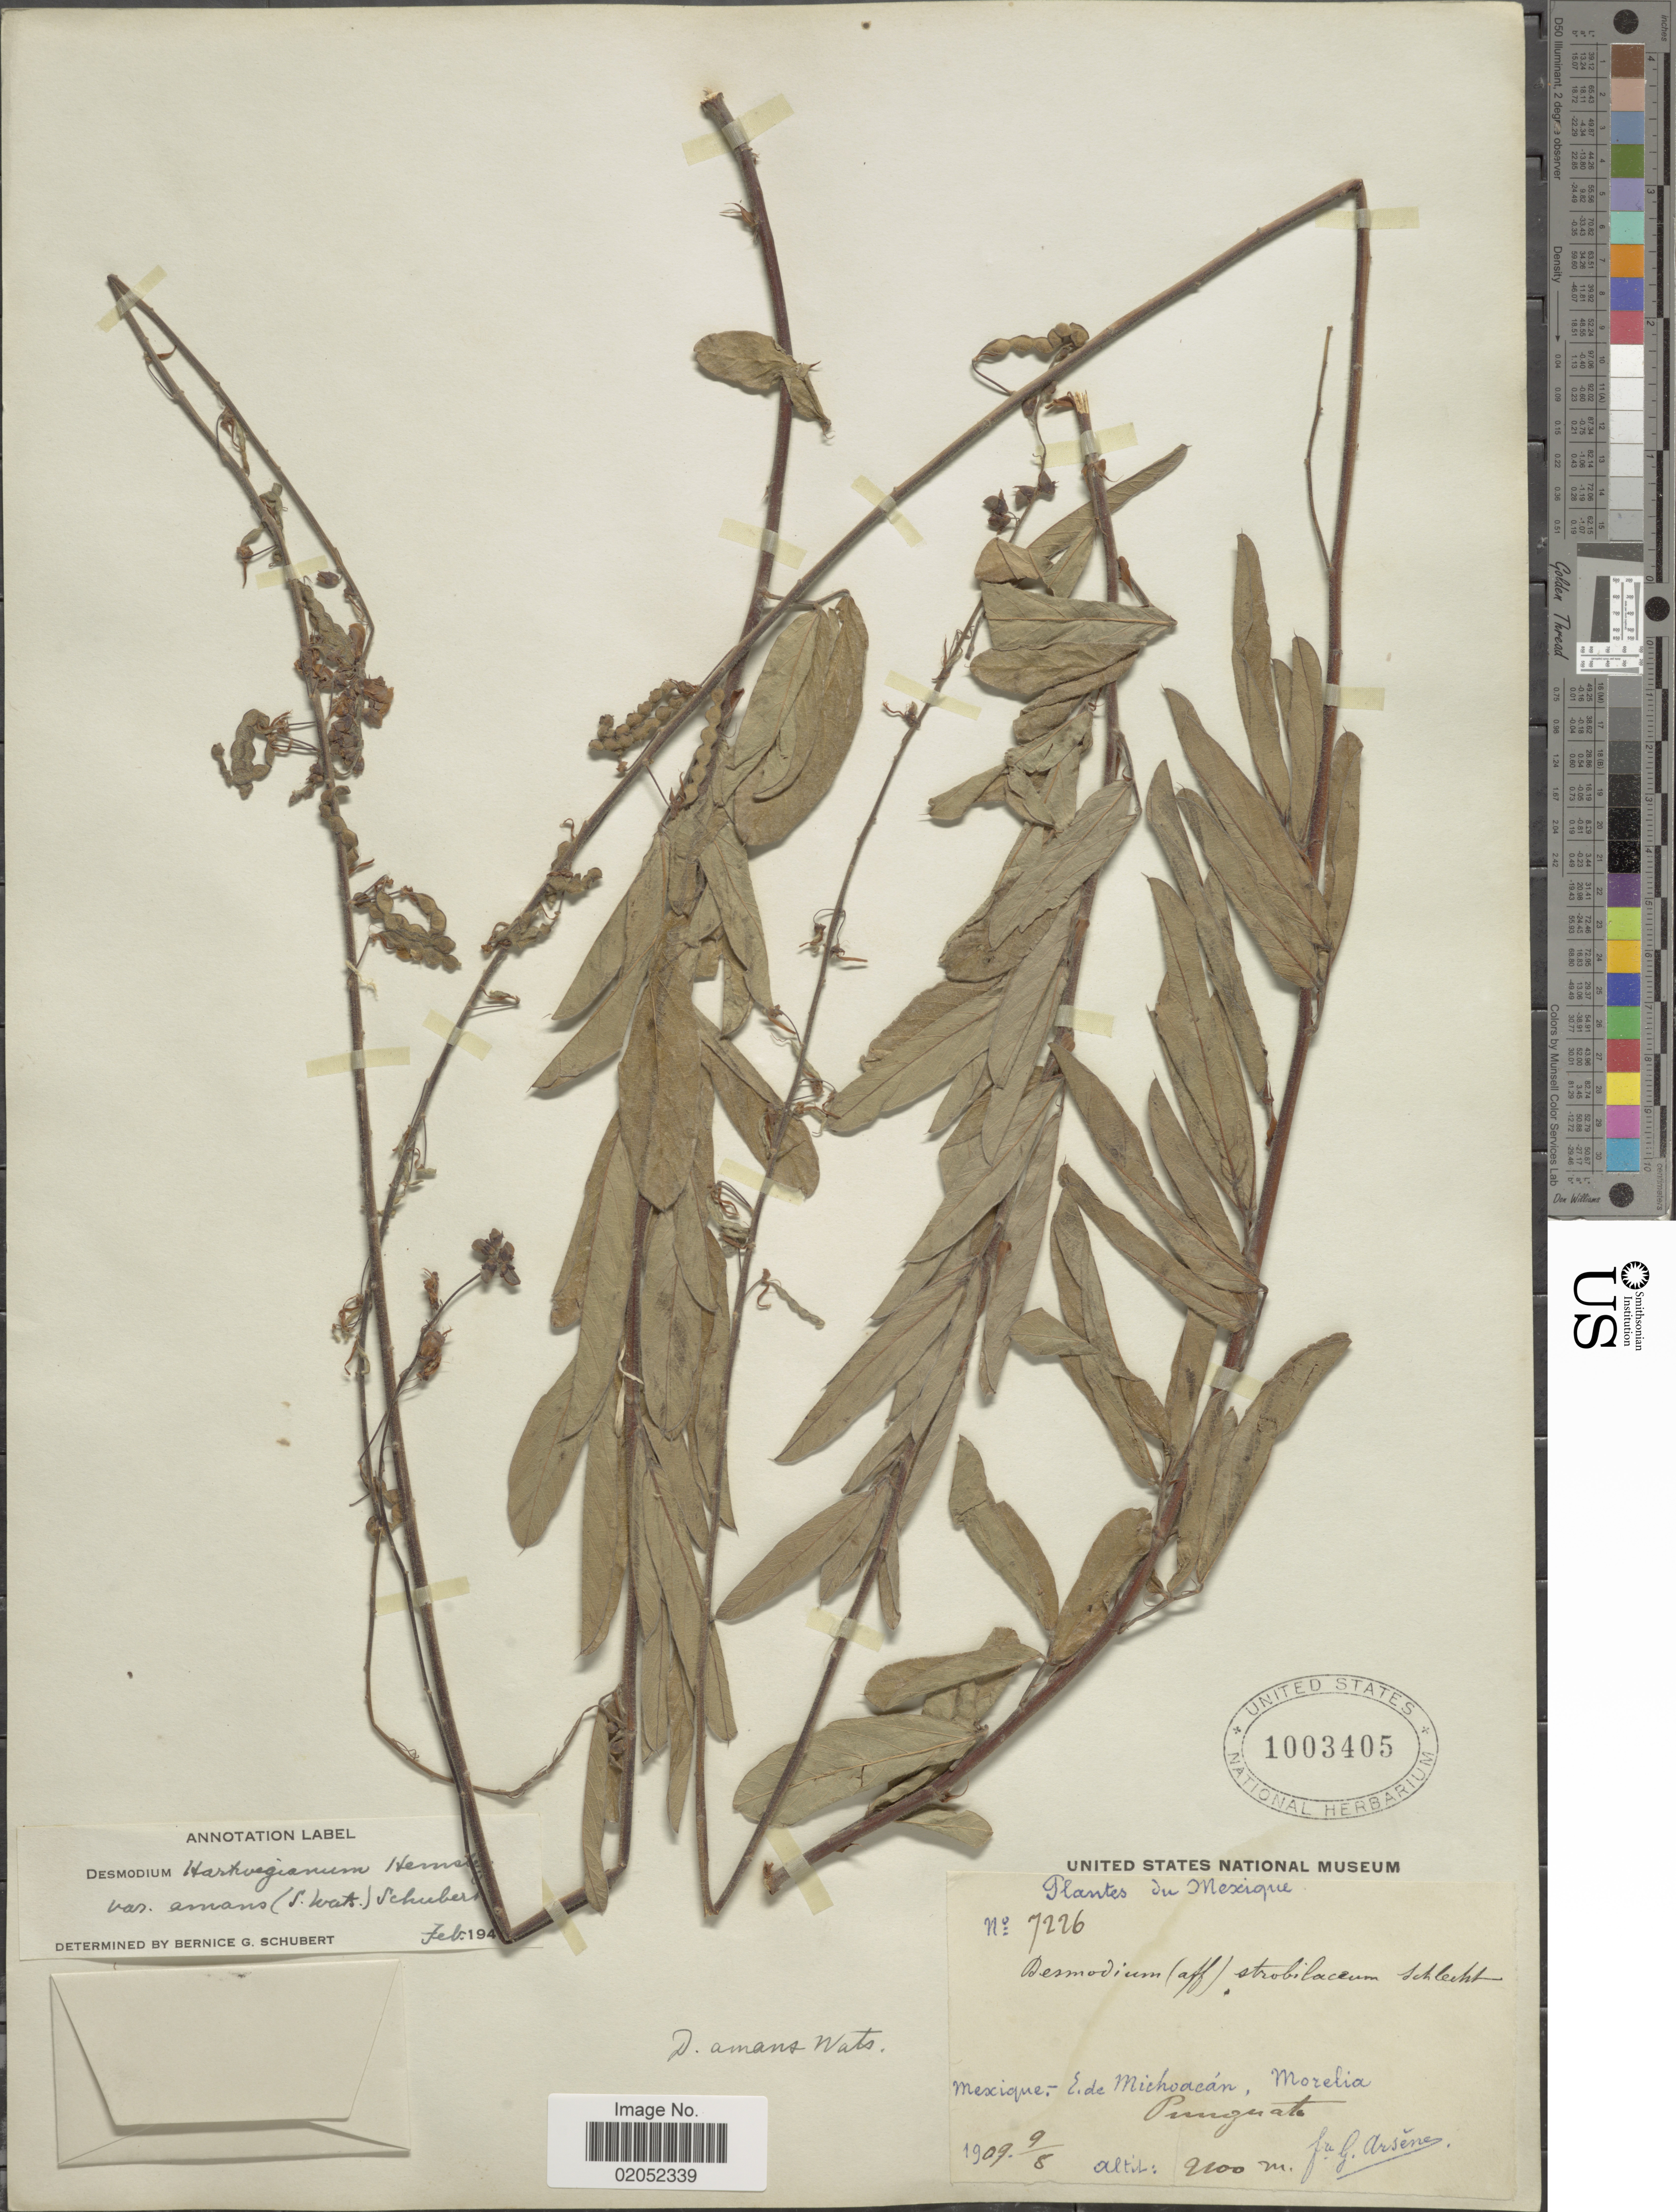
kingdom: Plantae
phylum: Tracheophyta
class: Magnoliopsida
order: Fabales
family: Fabaceae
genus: Desmodium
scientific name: Desmodium hartwegianum var. hartwegianum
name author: Hemsl.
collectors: Bro. G. Arsène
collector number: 7226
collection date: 1909-08-09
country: Mexico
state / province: Michoacán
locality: Punguato [Punhuato], Morelia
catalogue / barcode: US 1003405